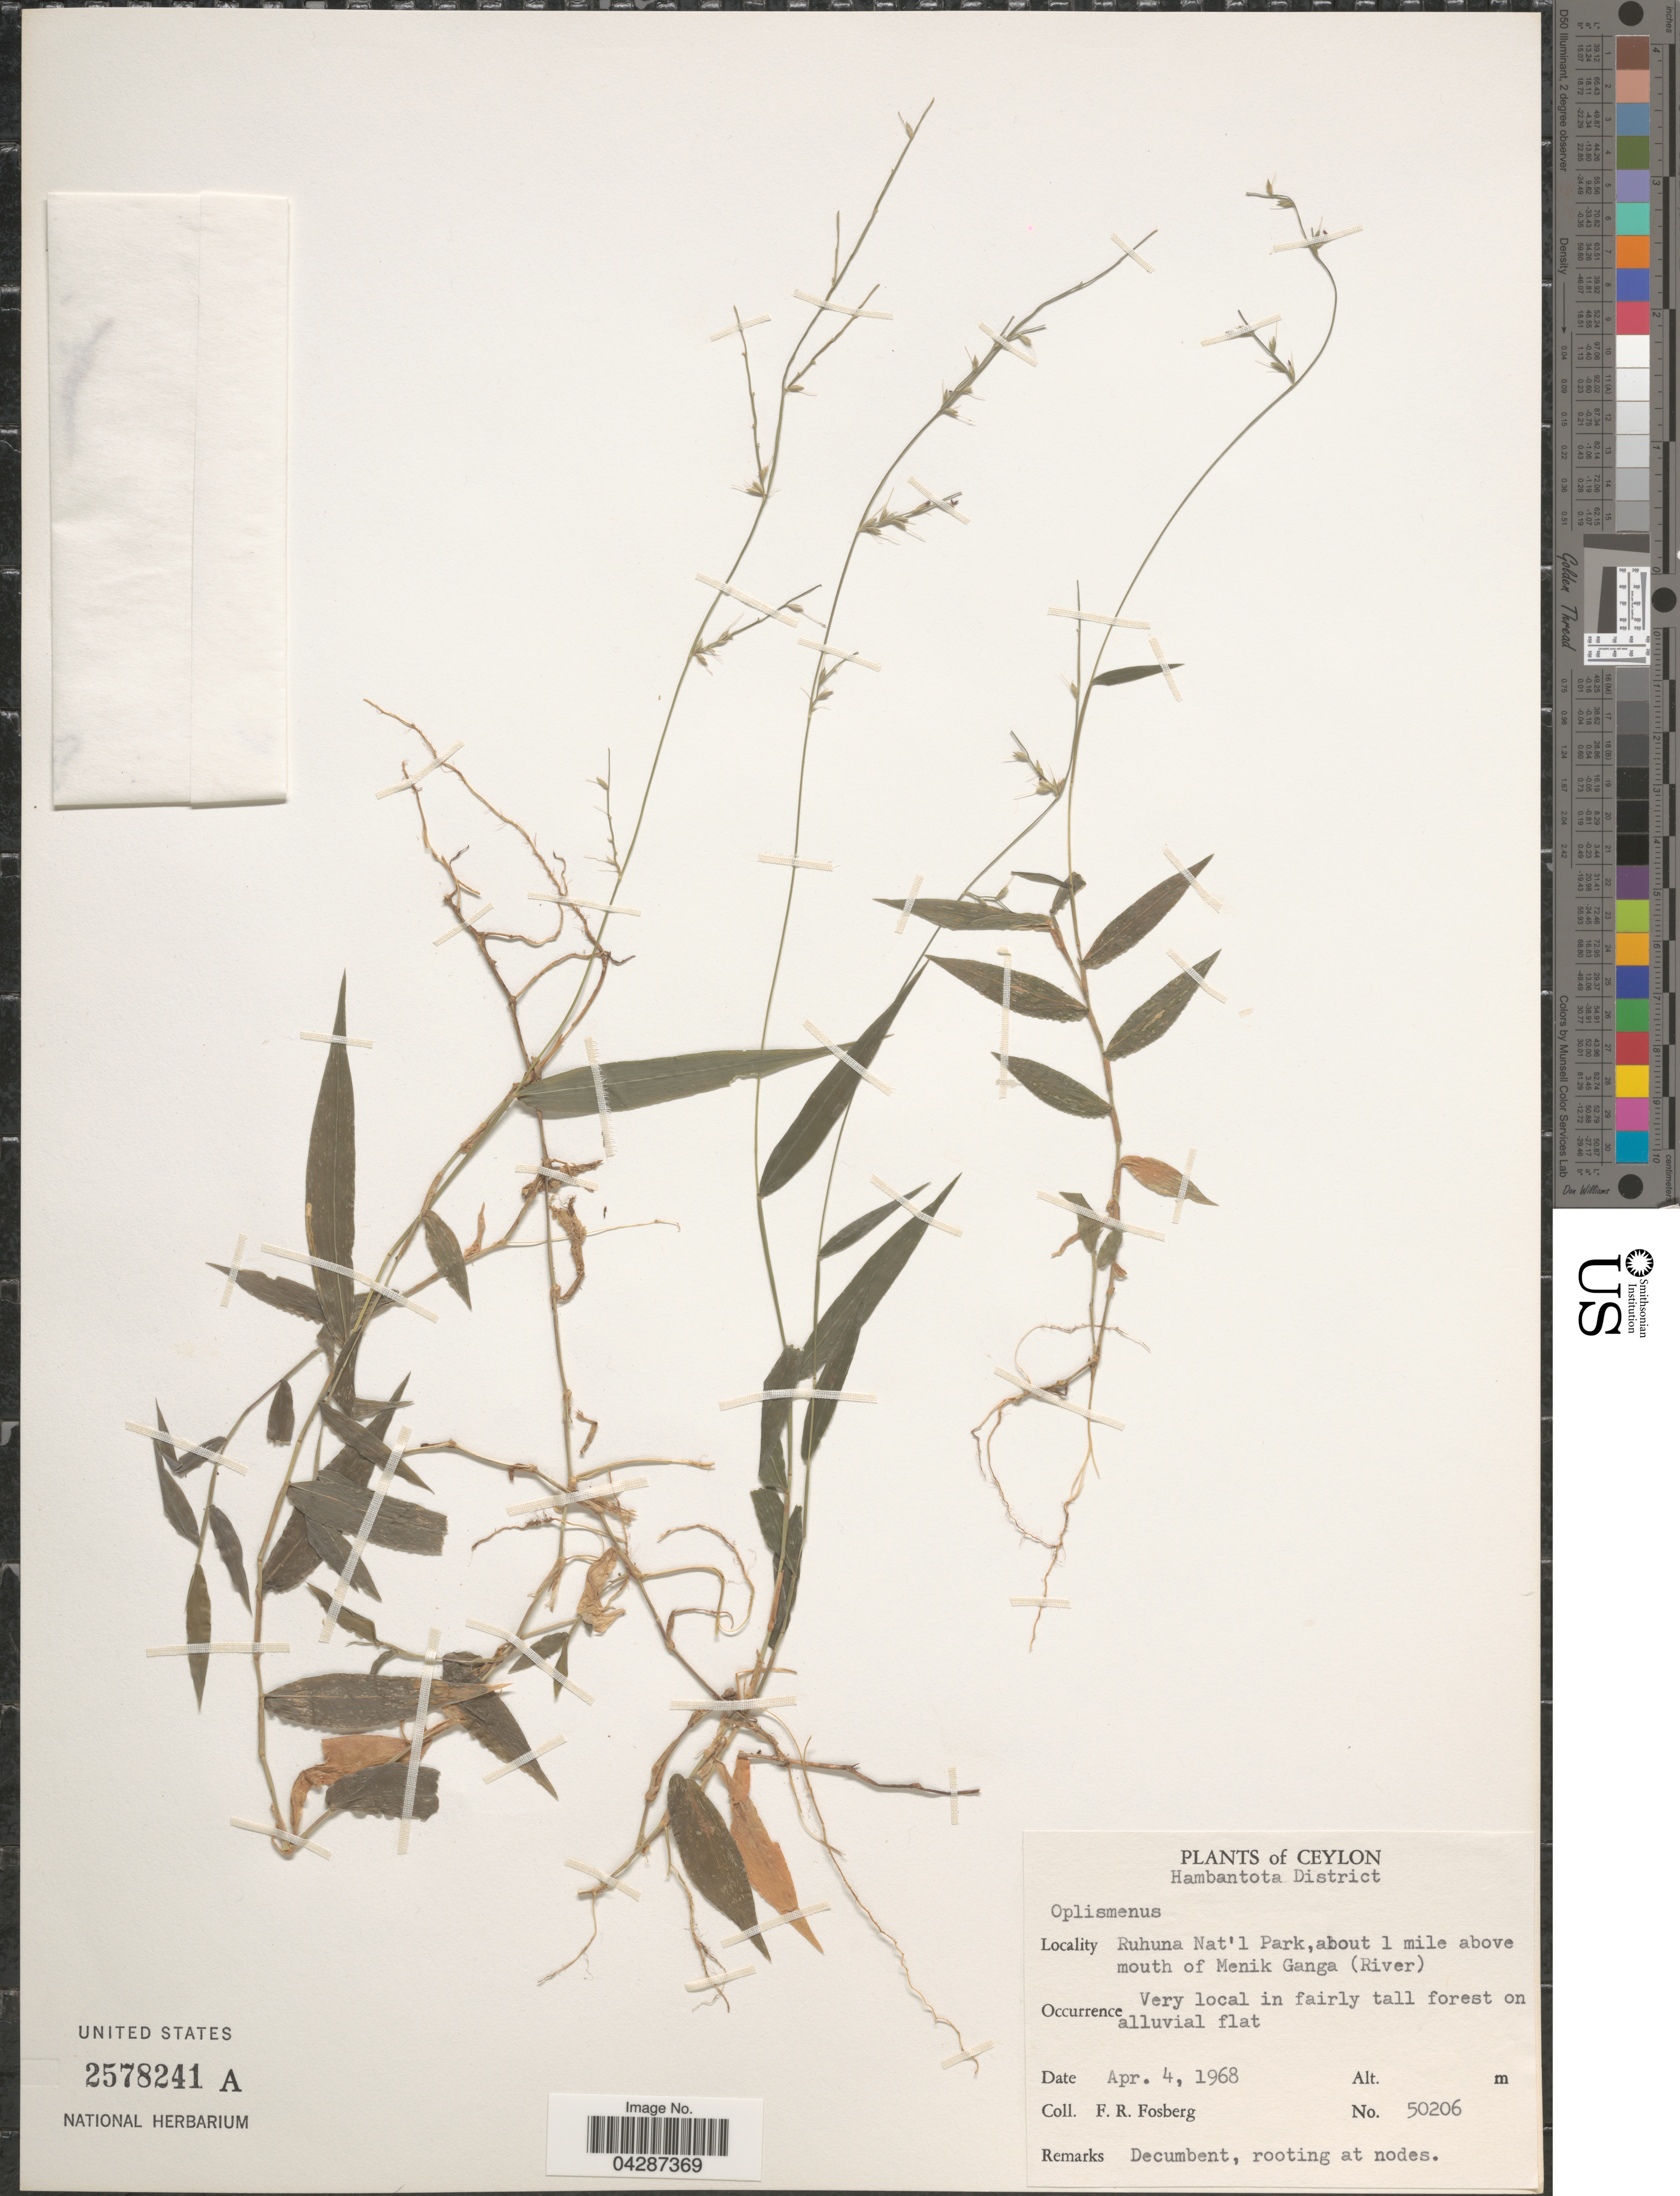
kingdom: Plantae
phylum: Tracheophyta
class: Liliopsida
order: Poales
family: Poaceae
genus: Oplismenus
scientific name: Oplismenus sp.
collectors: F. R. Fosberg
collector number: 50206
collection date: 1968-04-04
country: Sri Lanka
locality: Ceylon. Hambantota District. Ruhuna Nat'l Park, about 1 mile above mouth of Menik Ganga (River).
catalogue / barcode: US 2578241A